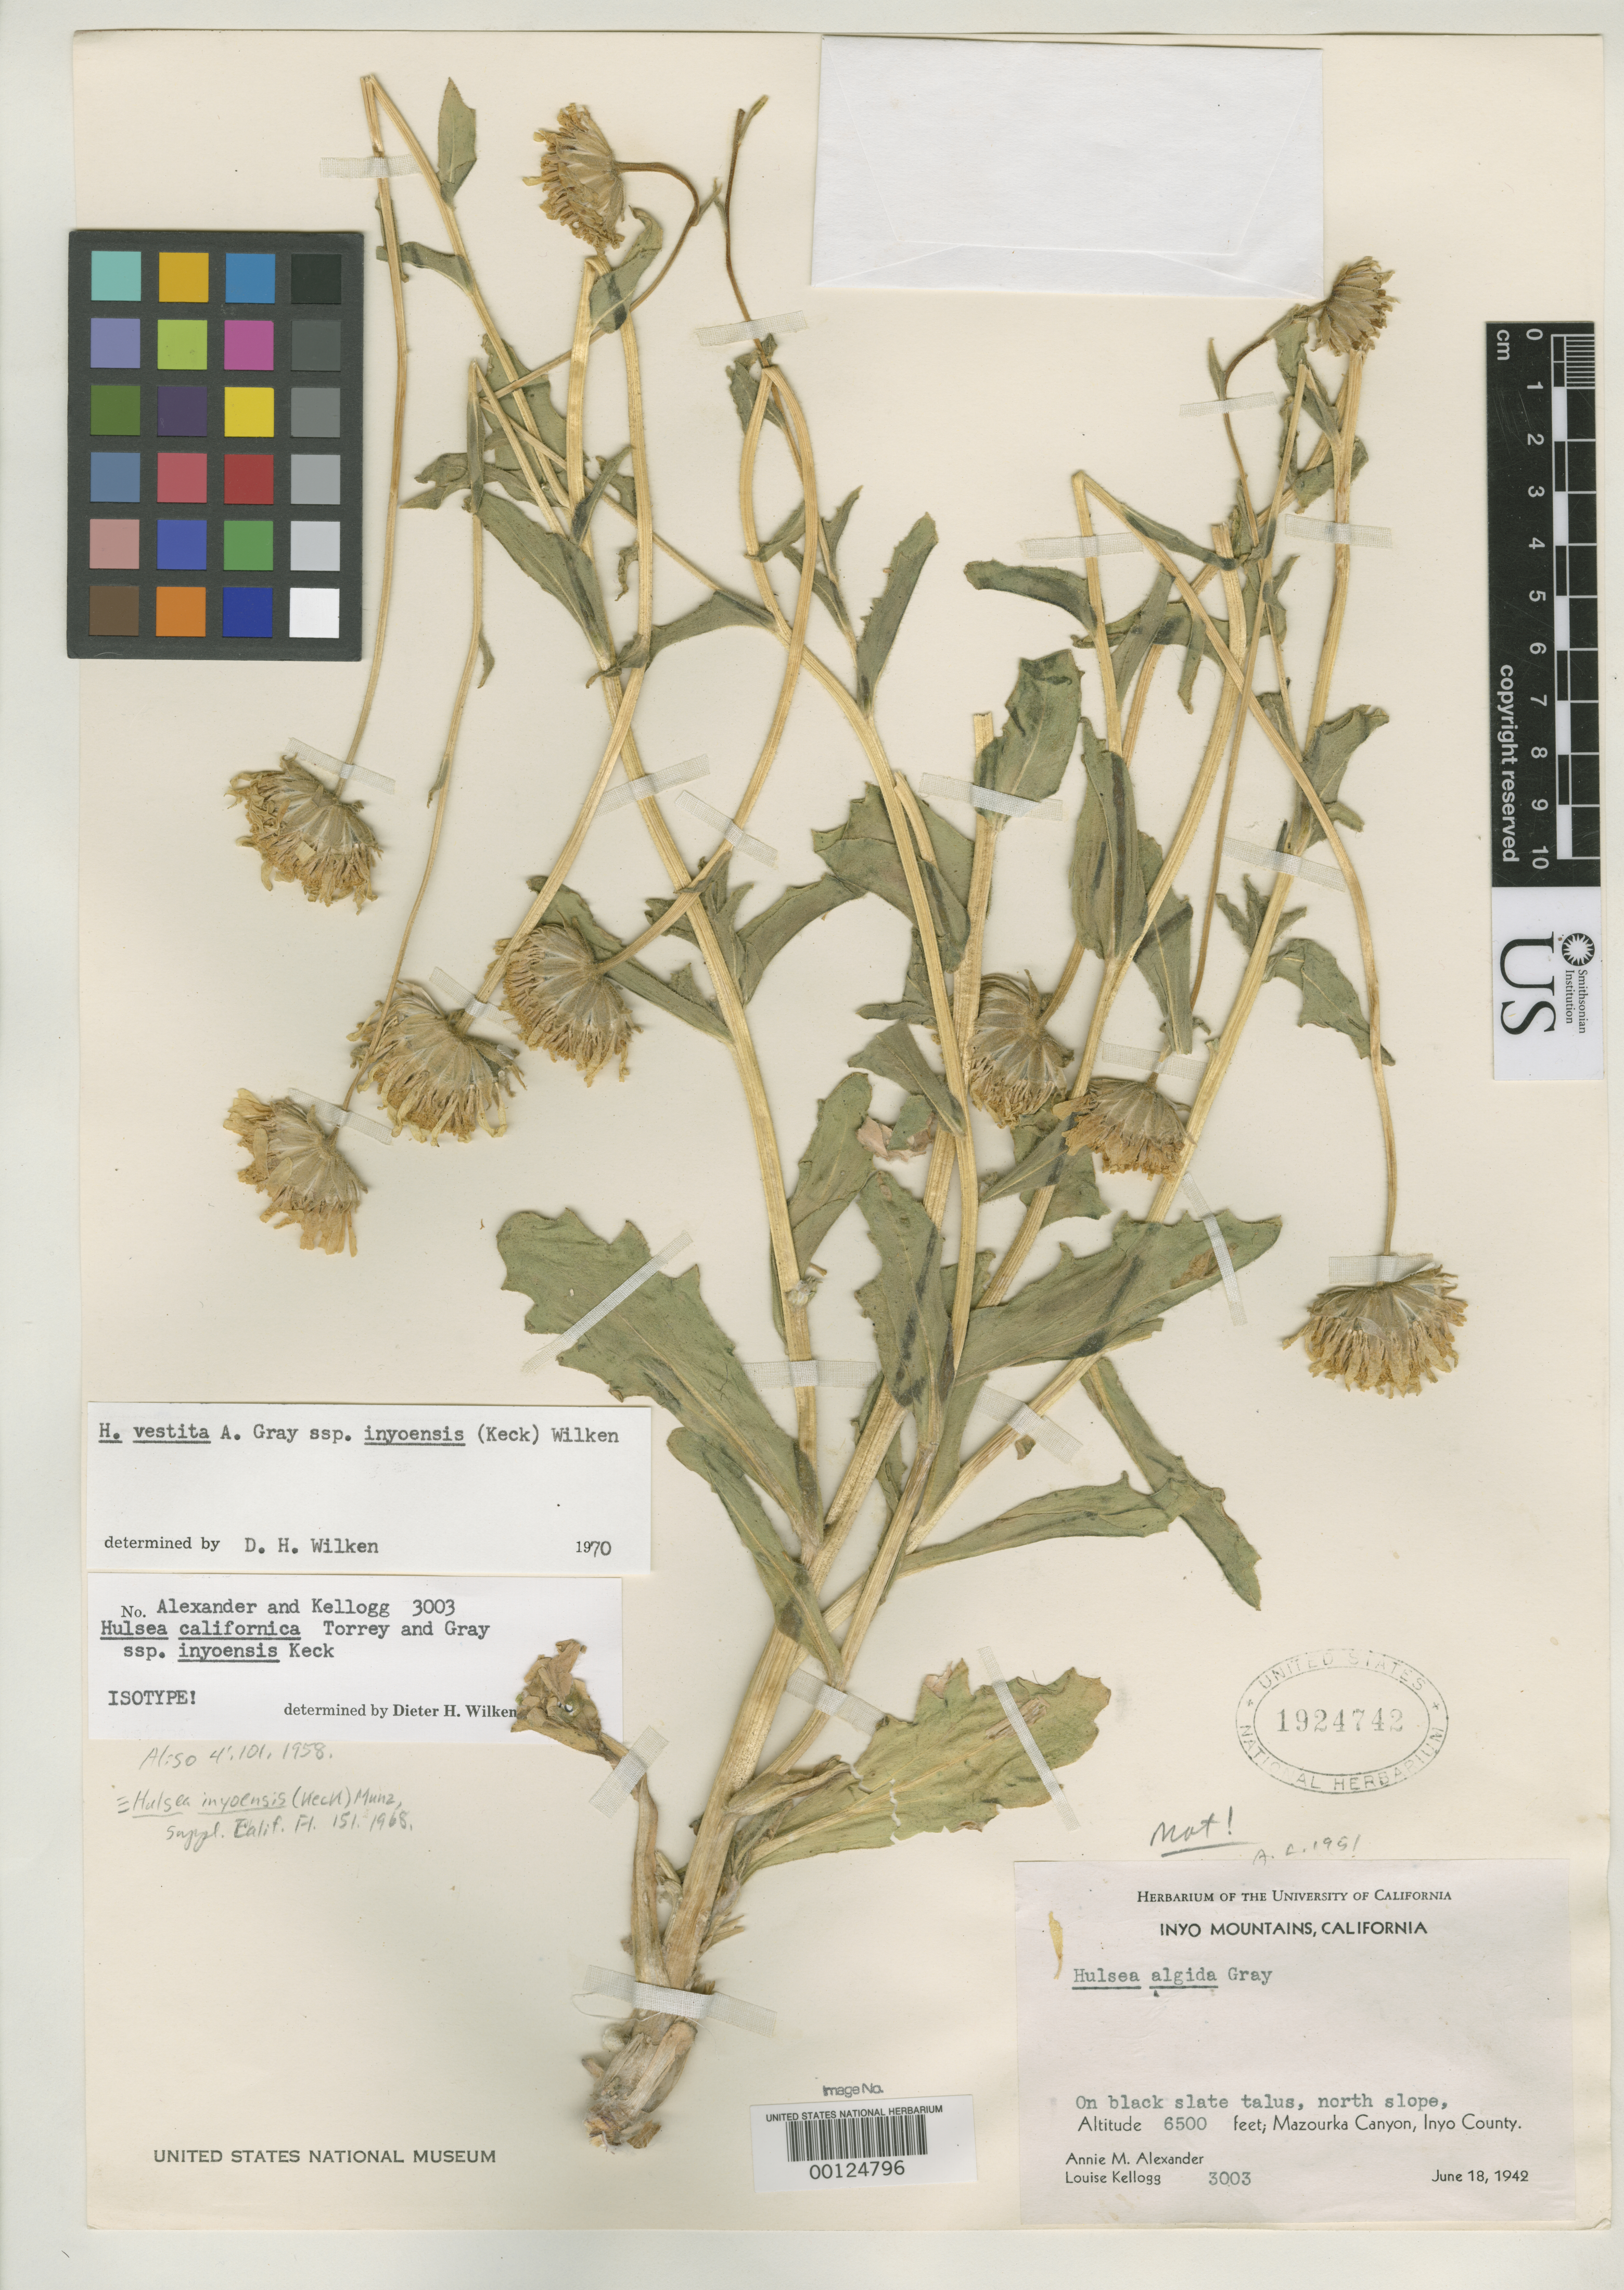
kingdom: Plantae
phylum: Tracheophyta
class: Magnoliopsida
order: Asterales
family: Asteraceae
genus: Hulsea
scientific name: Hulsea californica subsp. inyoensis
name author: D.D. Keck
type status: Isotype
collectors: A. M. Alexander & L. Kellogg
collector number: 3003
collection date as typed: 18 Jun 1942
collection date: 1942-06-18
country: United States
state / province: California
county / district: Inyo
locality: Mazourka Canyon, Inyo Mountains.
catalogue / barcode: US 1923742